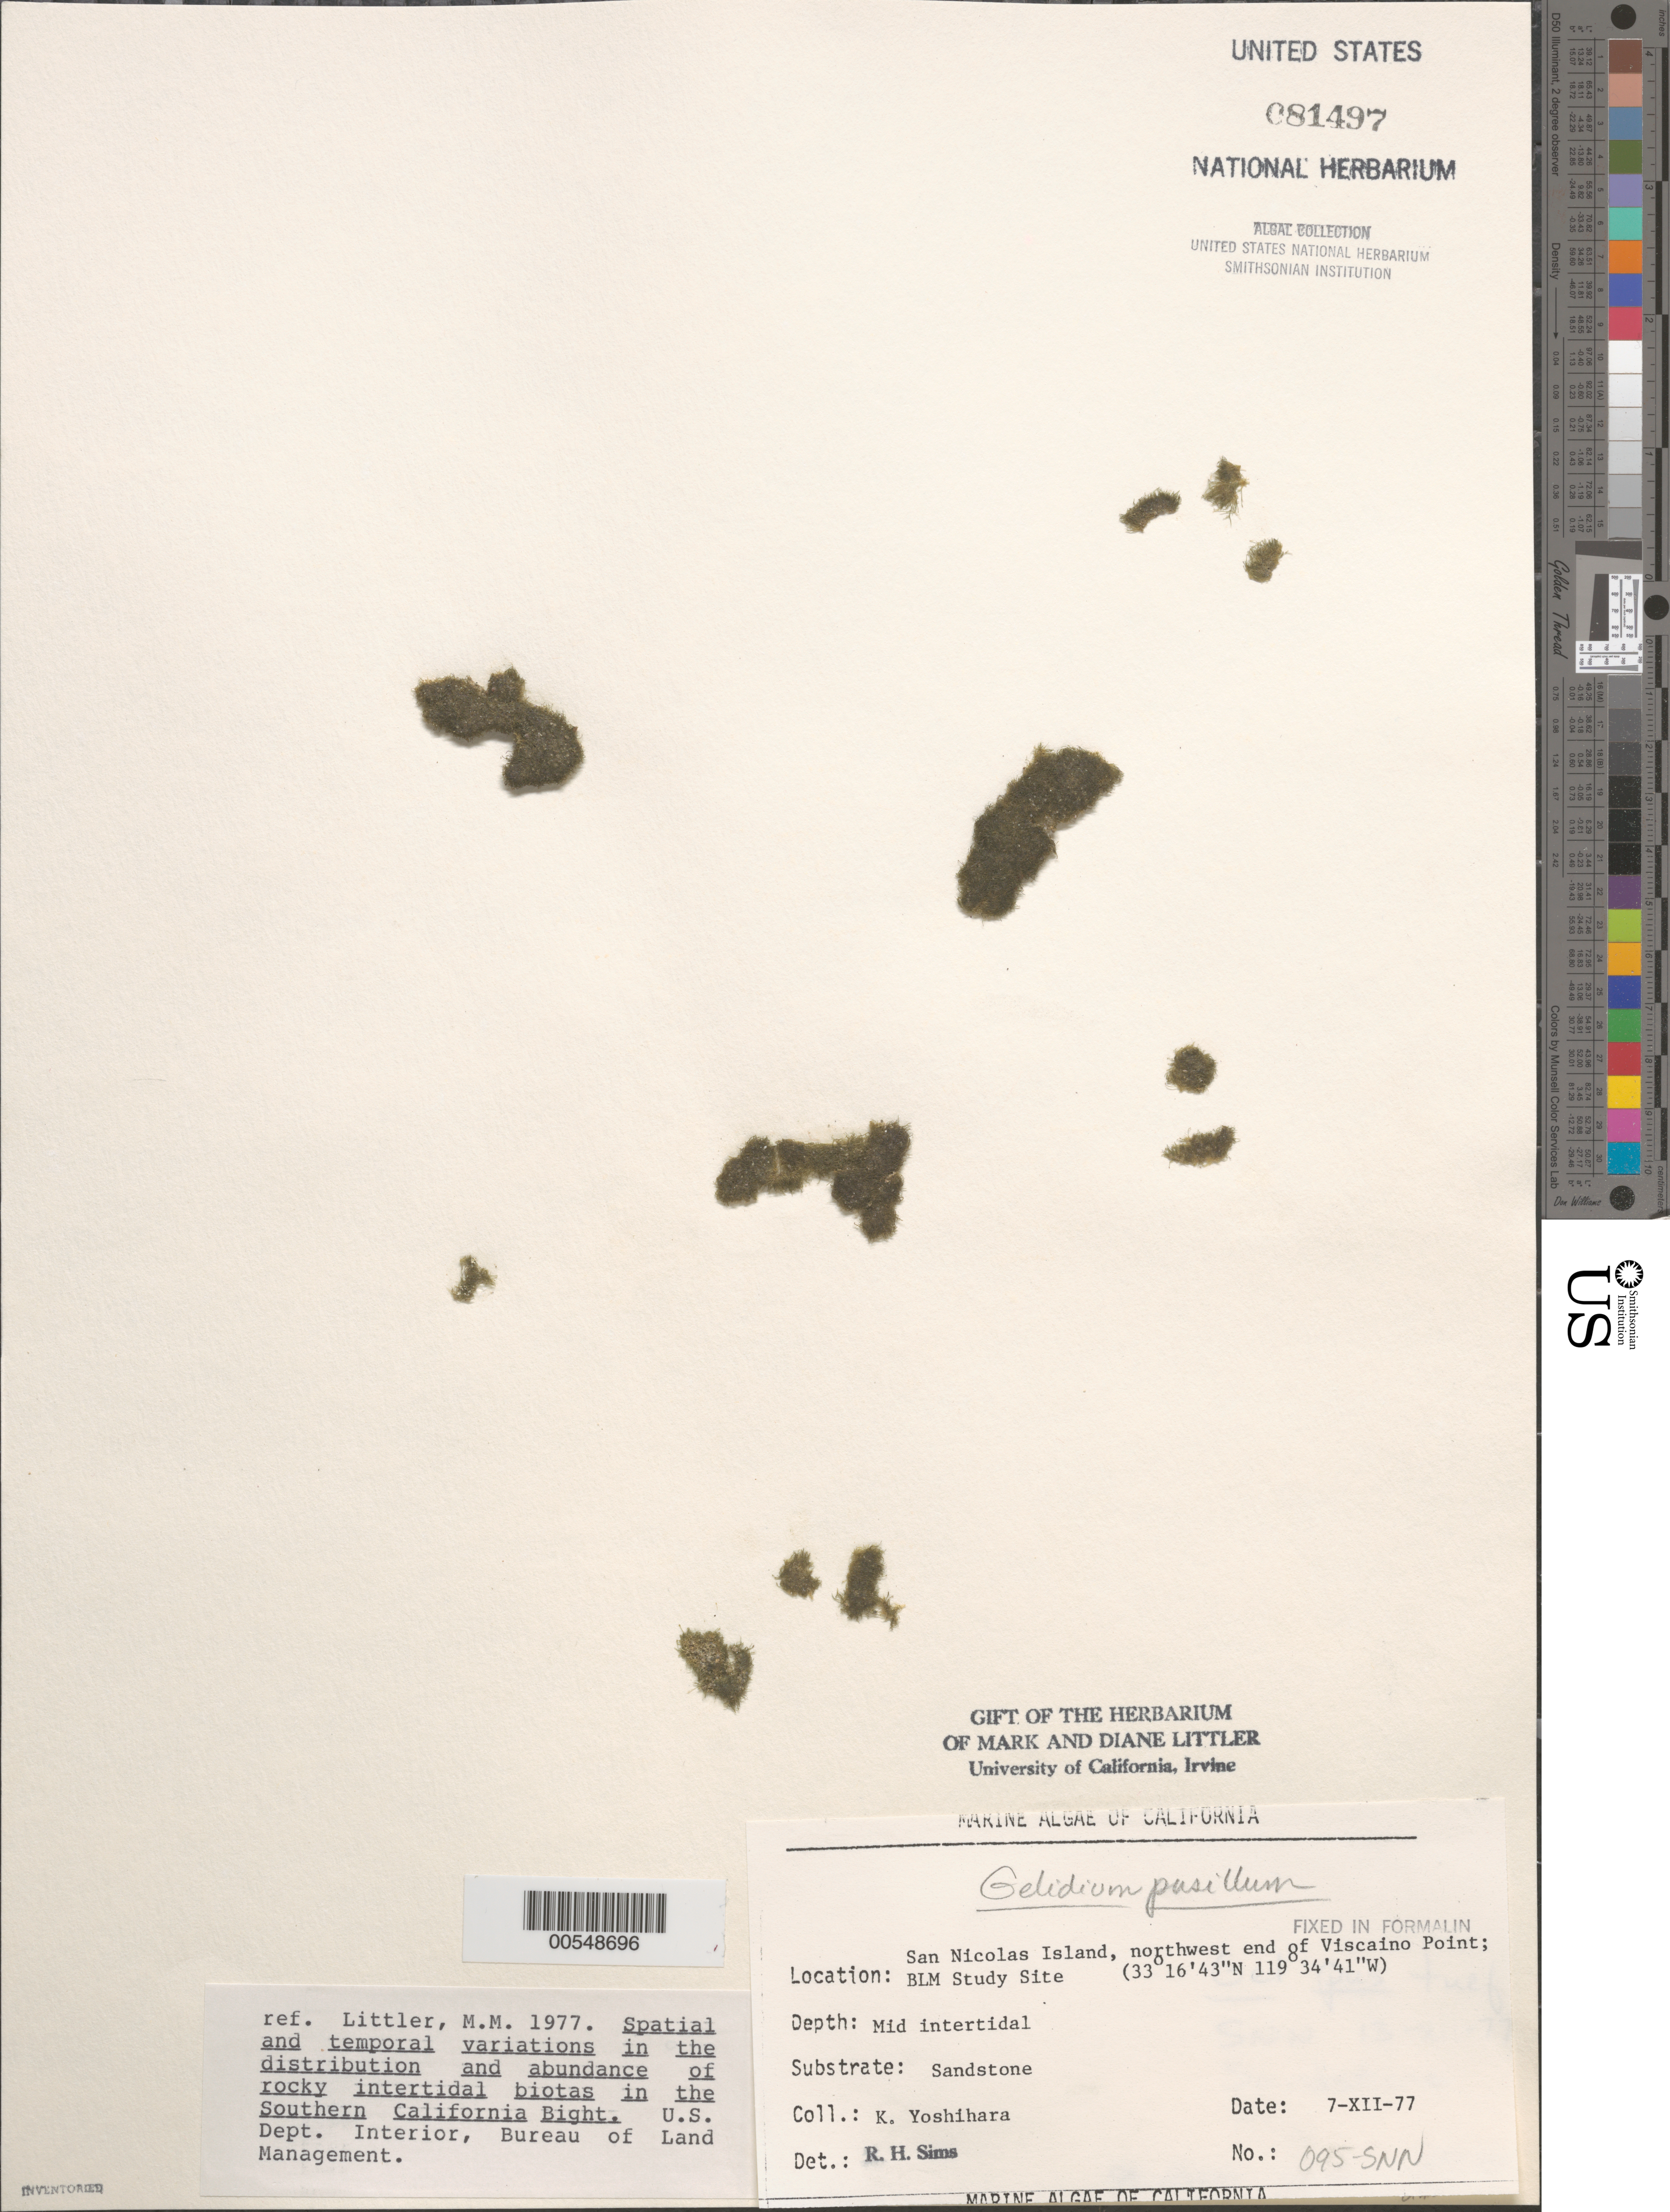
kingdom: Plantae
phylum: Rhodophyta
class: Florideophyceae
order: Gelidiales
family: Gelidiaceae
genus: Gelidium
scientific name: Gelidium pusillum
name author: (Stackh.) Le Jol.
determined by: Sims, Robert H.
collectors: K. Yoshihara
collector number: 095-snn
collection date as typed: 07 Dec 1977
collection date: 1977-12-07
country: United States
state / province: California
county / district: Ventura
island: San Nicolas Island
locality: Northwest end of Vizcaino Point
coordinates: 33 16'43"N, 119 16'41"W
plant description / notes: BLM-SOCALBIGHT Rocky Intertidal Survey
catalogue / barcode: US 81497